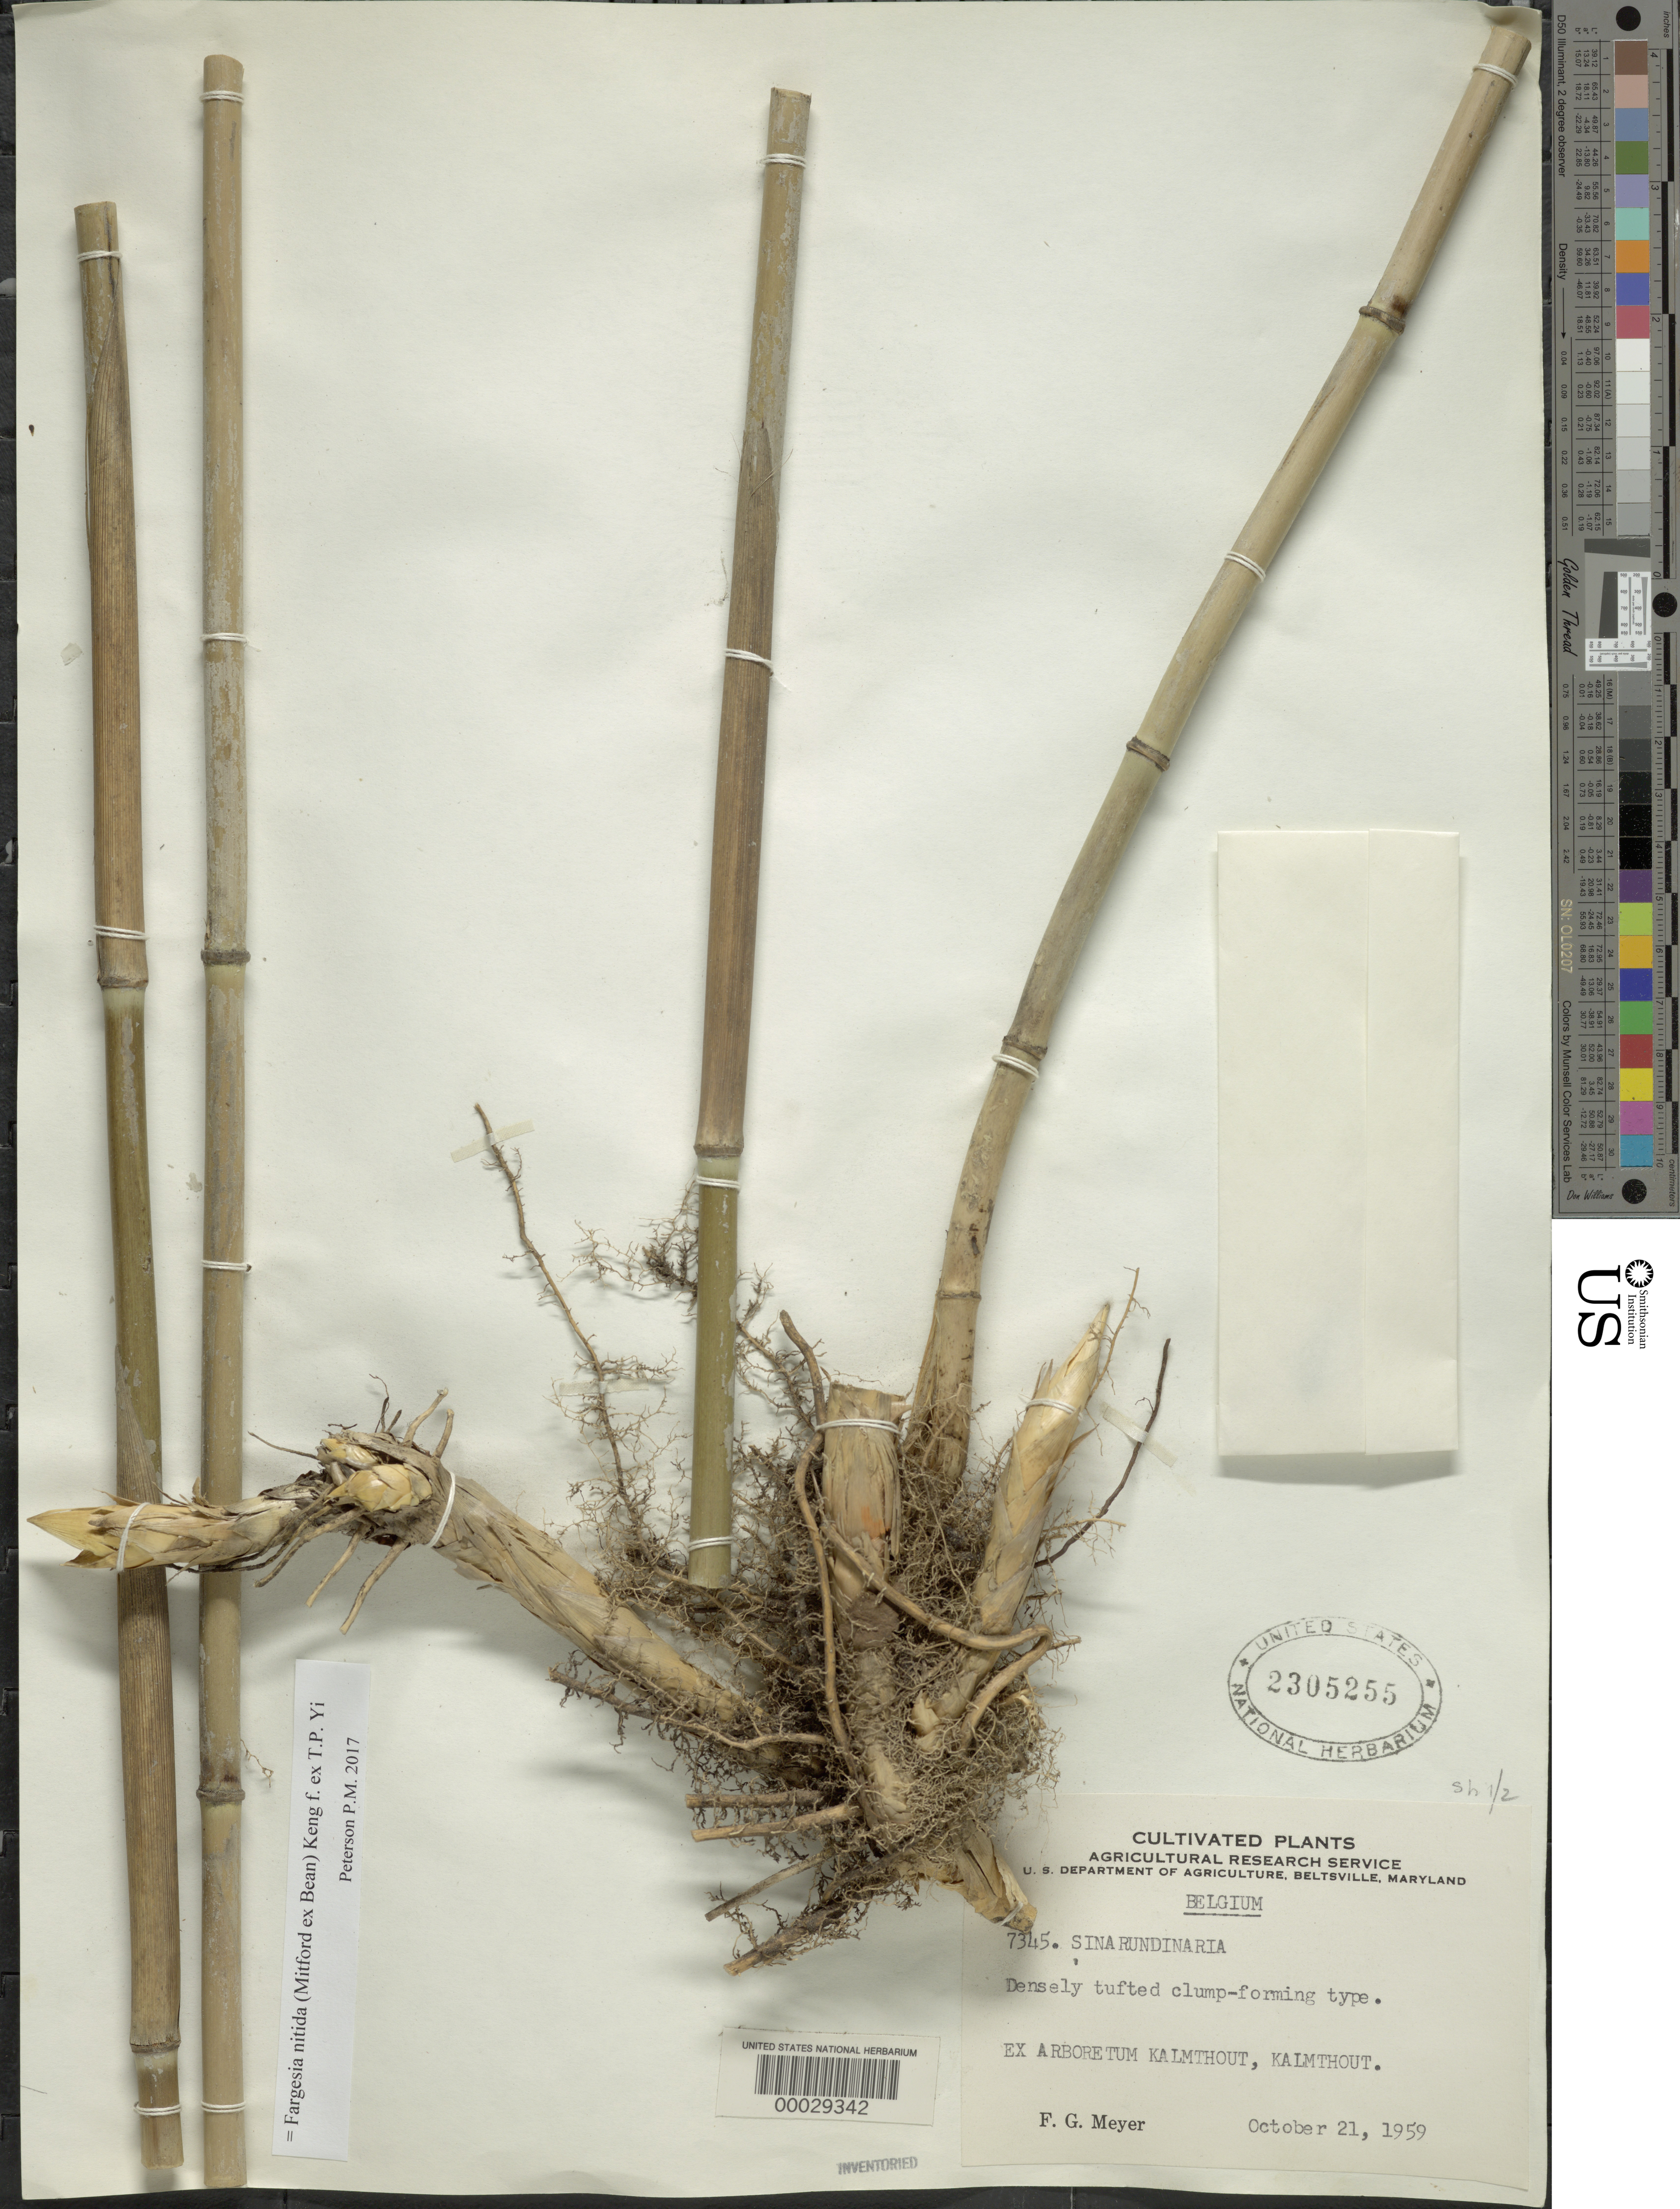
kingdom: Plantae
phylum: Tracheophyta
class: Liliopsida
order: Poales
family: Poaceae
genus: Fargesia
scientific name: Fargesia nitida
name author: (Mitford ex Stapf) Keng f. ex T.P. Yi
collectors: F. G. Meyer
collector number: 7345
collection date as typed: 21 Oct 1959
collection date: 1959-10-21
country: Belgium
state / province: Flanders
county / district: Antwerpen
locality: Arboretum Kalmthout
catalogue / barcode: US 2305255